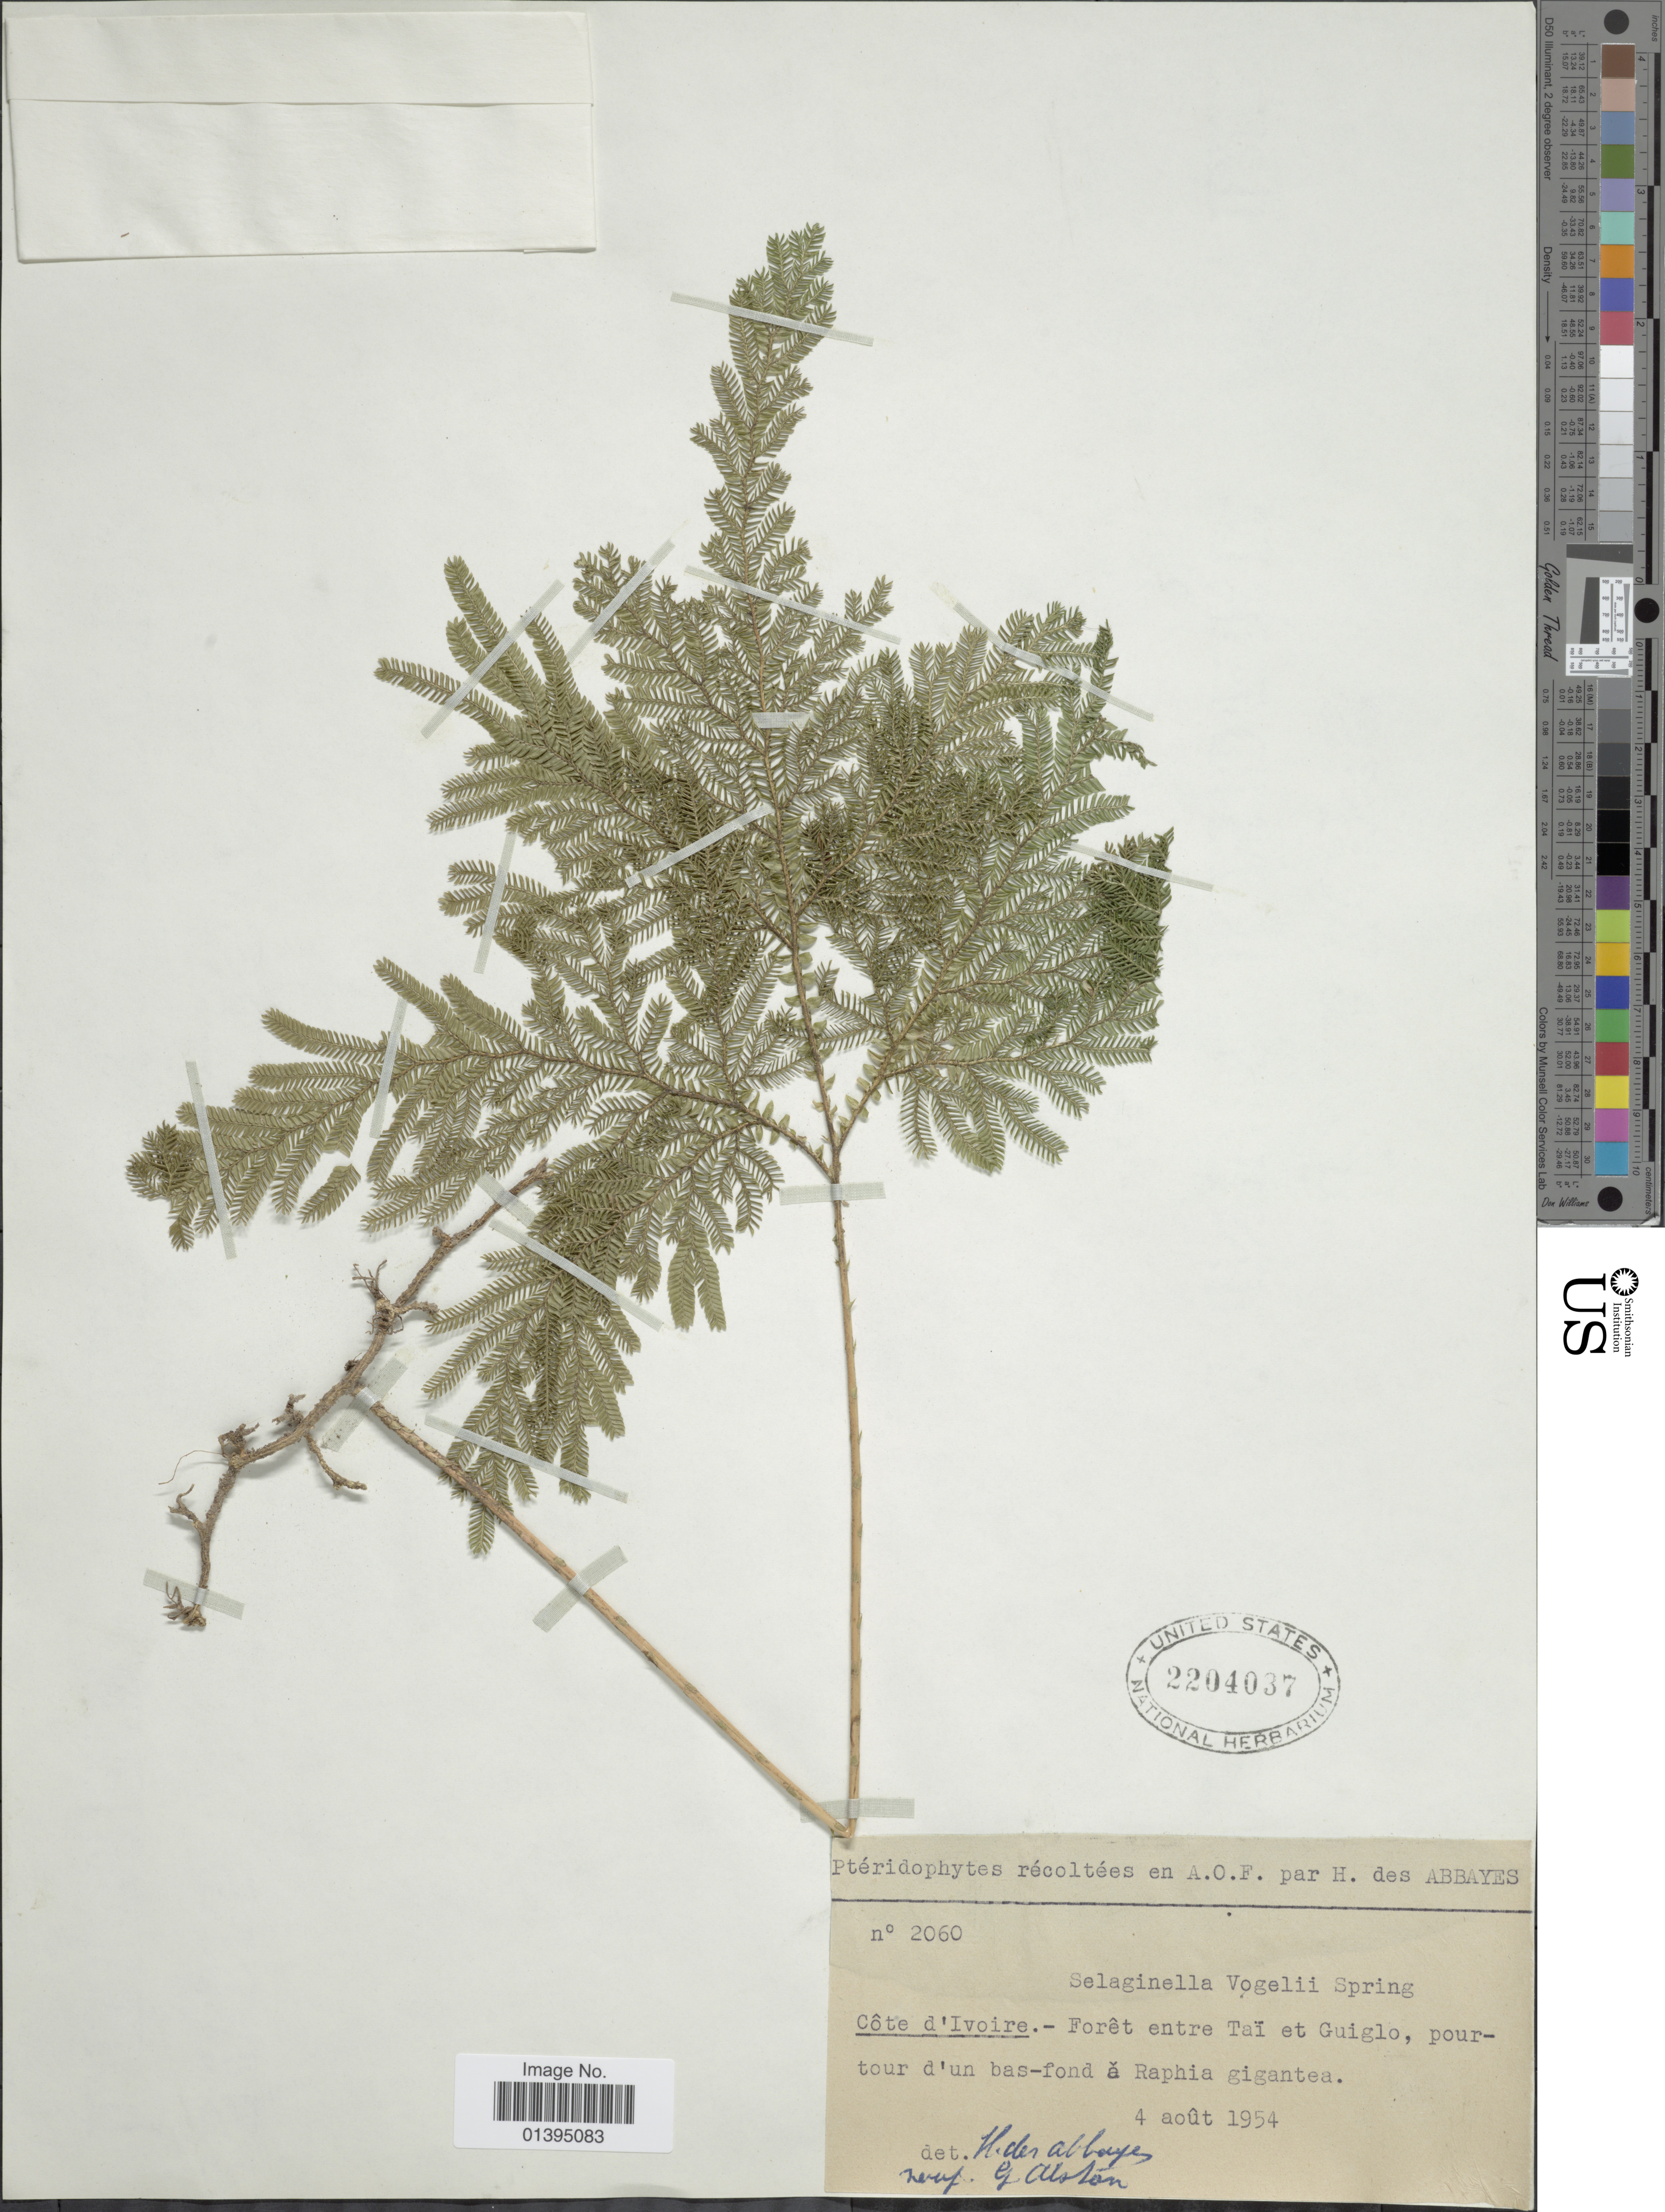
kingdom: Plantae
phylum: Tracheophyta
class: Lycopodiopsida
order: Selaginellales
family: Selaginellaceae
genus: Selaginella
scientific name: Selaginella vogelii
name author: Spring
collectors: H. R. Abbayes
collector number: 2060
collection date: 1954-08-04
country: Ivory Coast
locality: A.O.F., Foret entre Taï et Guiglo, pourtour d'un bas-fond a Raphia gigantea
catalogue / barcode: US 2204037